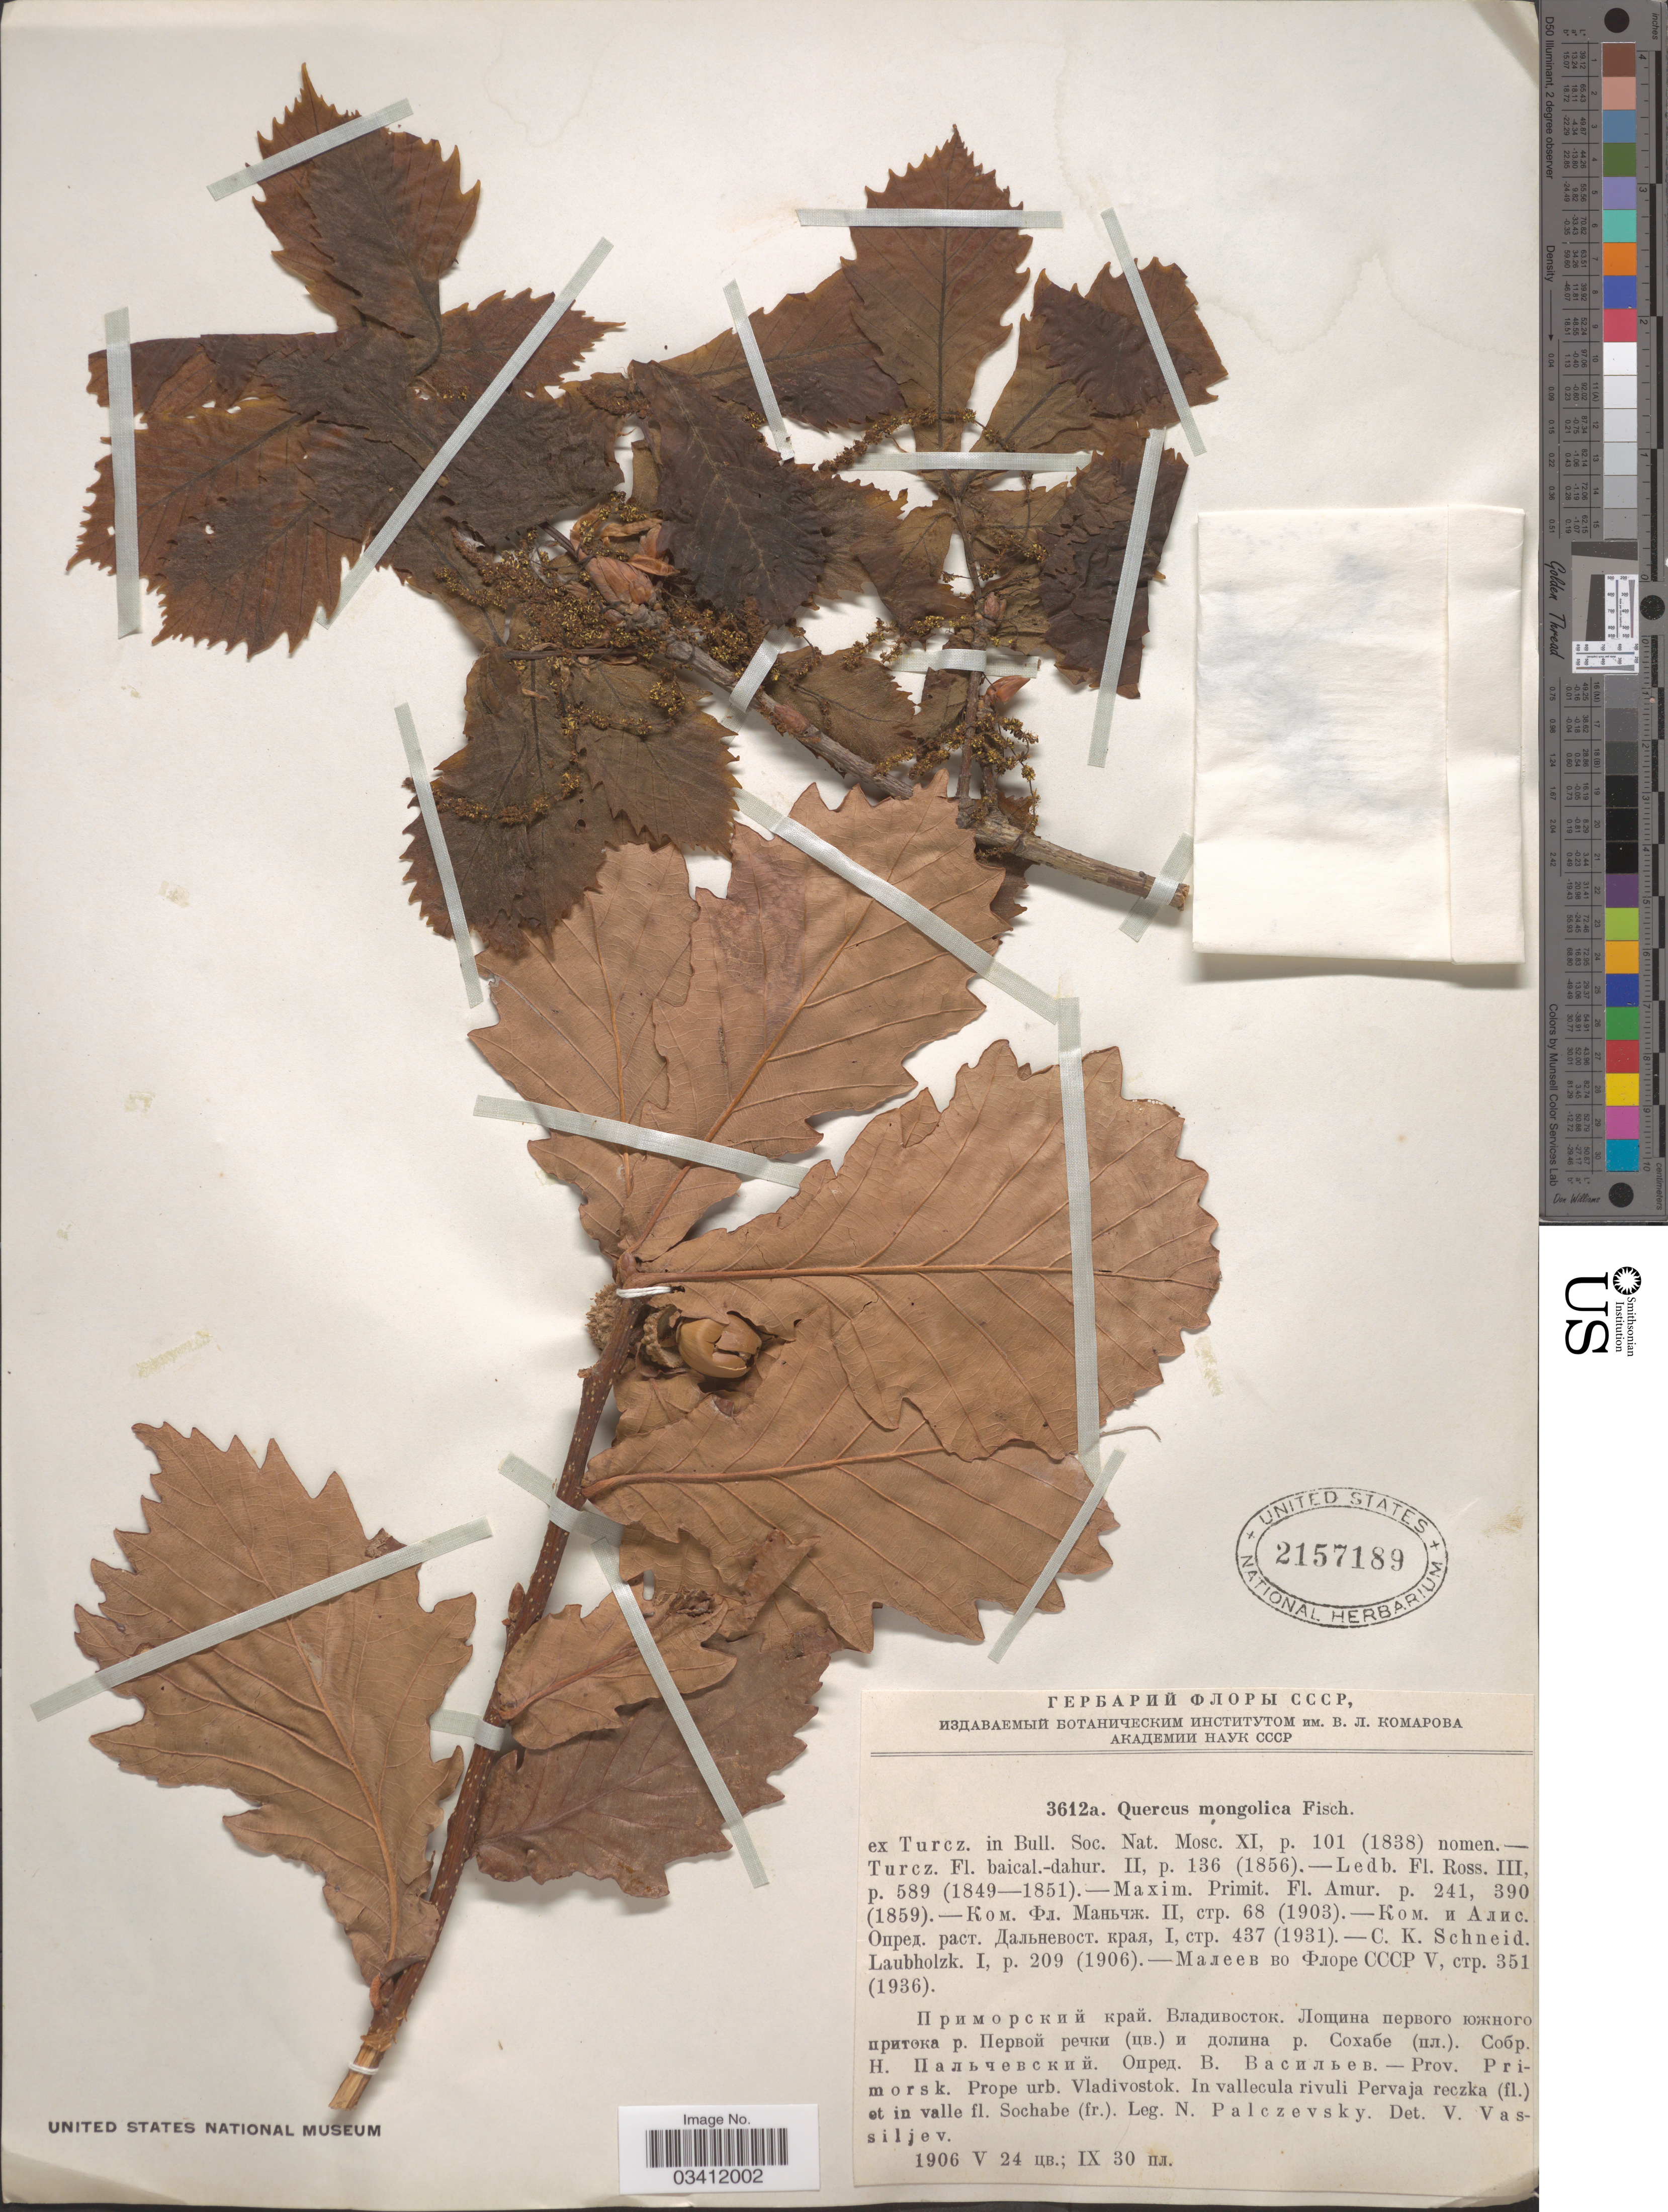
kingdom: Plantae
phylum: Tracheophyta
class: Magnoliopsida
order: Fagales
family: Fagaceae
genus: Quercus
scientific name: Quercus mongolica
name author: Fisch. ex Ledeb.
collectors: N. Palczevsky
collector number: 3612a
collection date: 1906-05-24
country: Russian Federation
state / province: Primorsky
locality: Prov. Primorsk. Prope urb. Vladivostok. In vallecula rivuli Pervaja reczka (fl.) et in valle fl. Sochabe (fr.).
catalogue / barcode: US 2157189